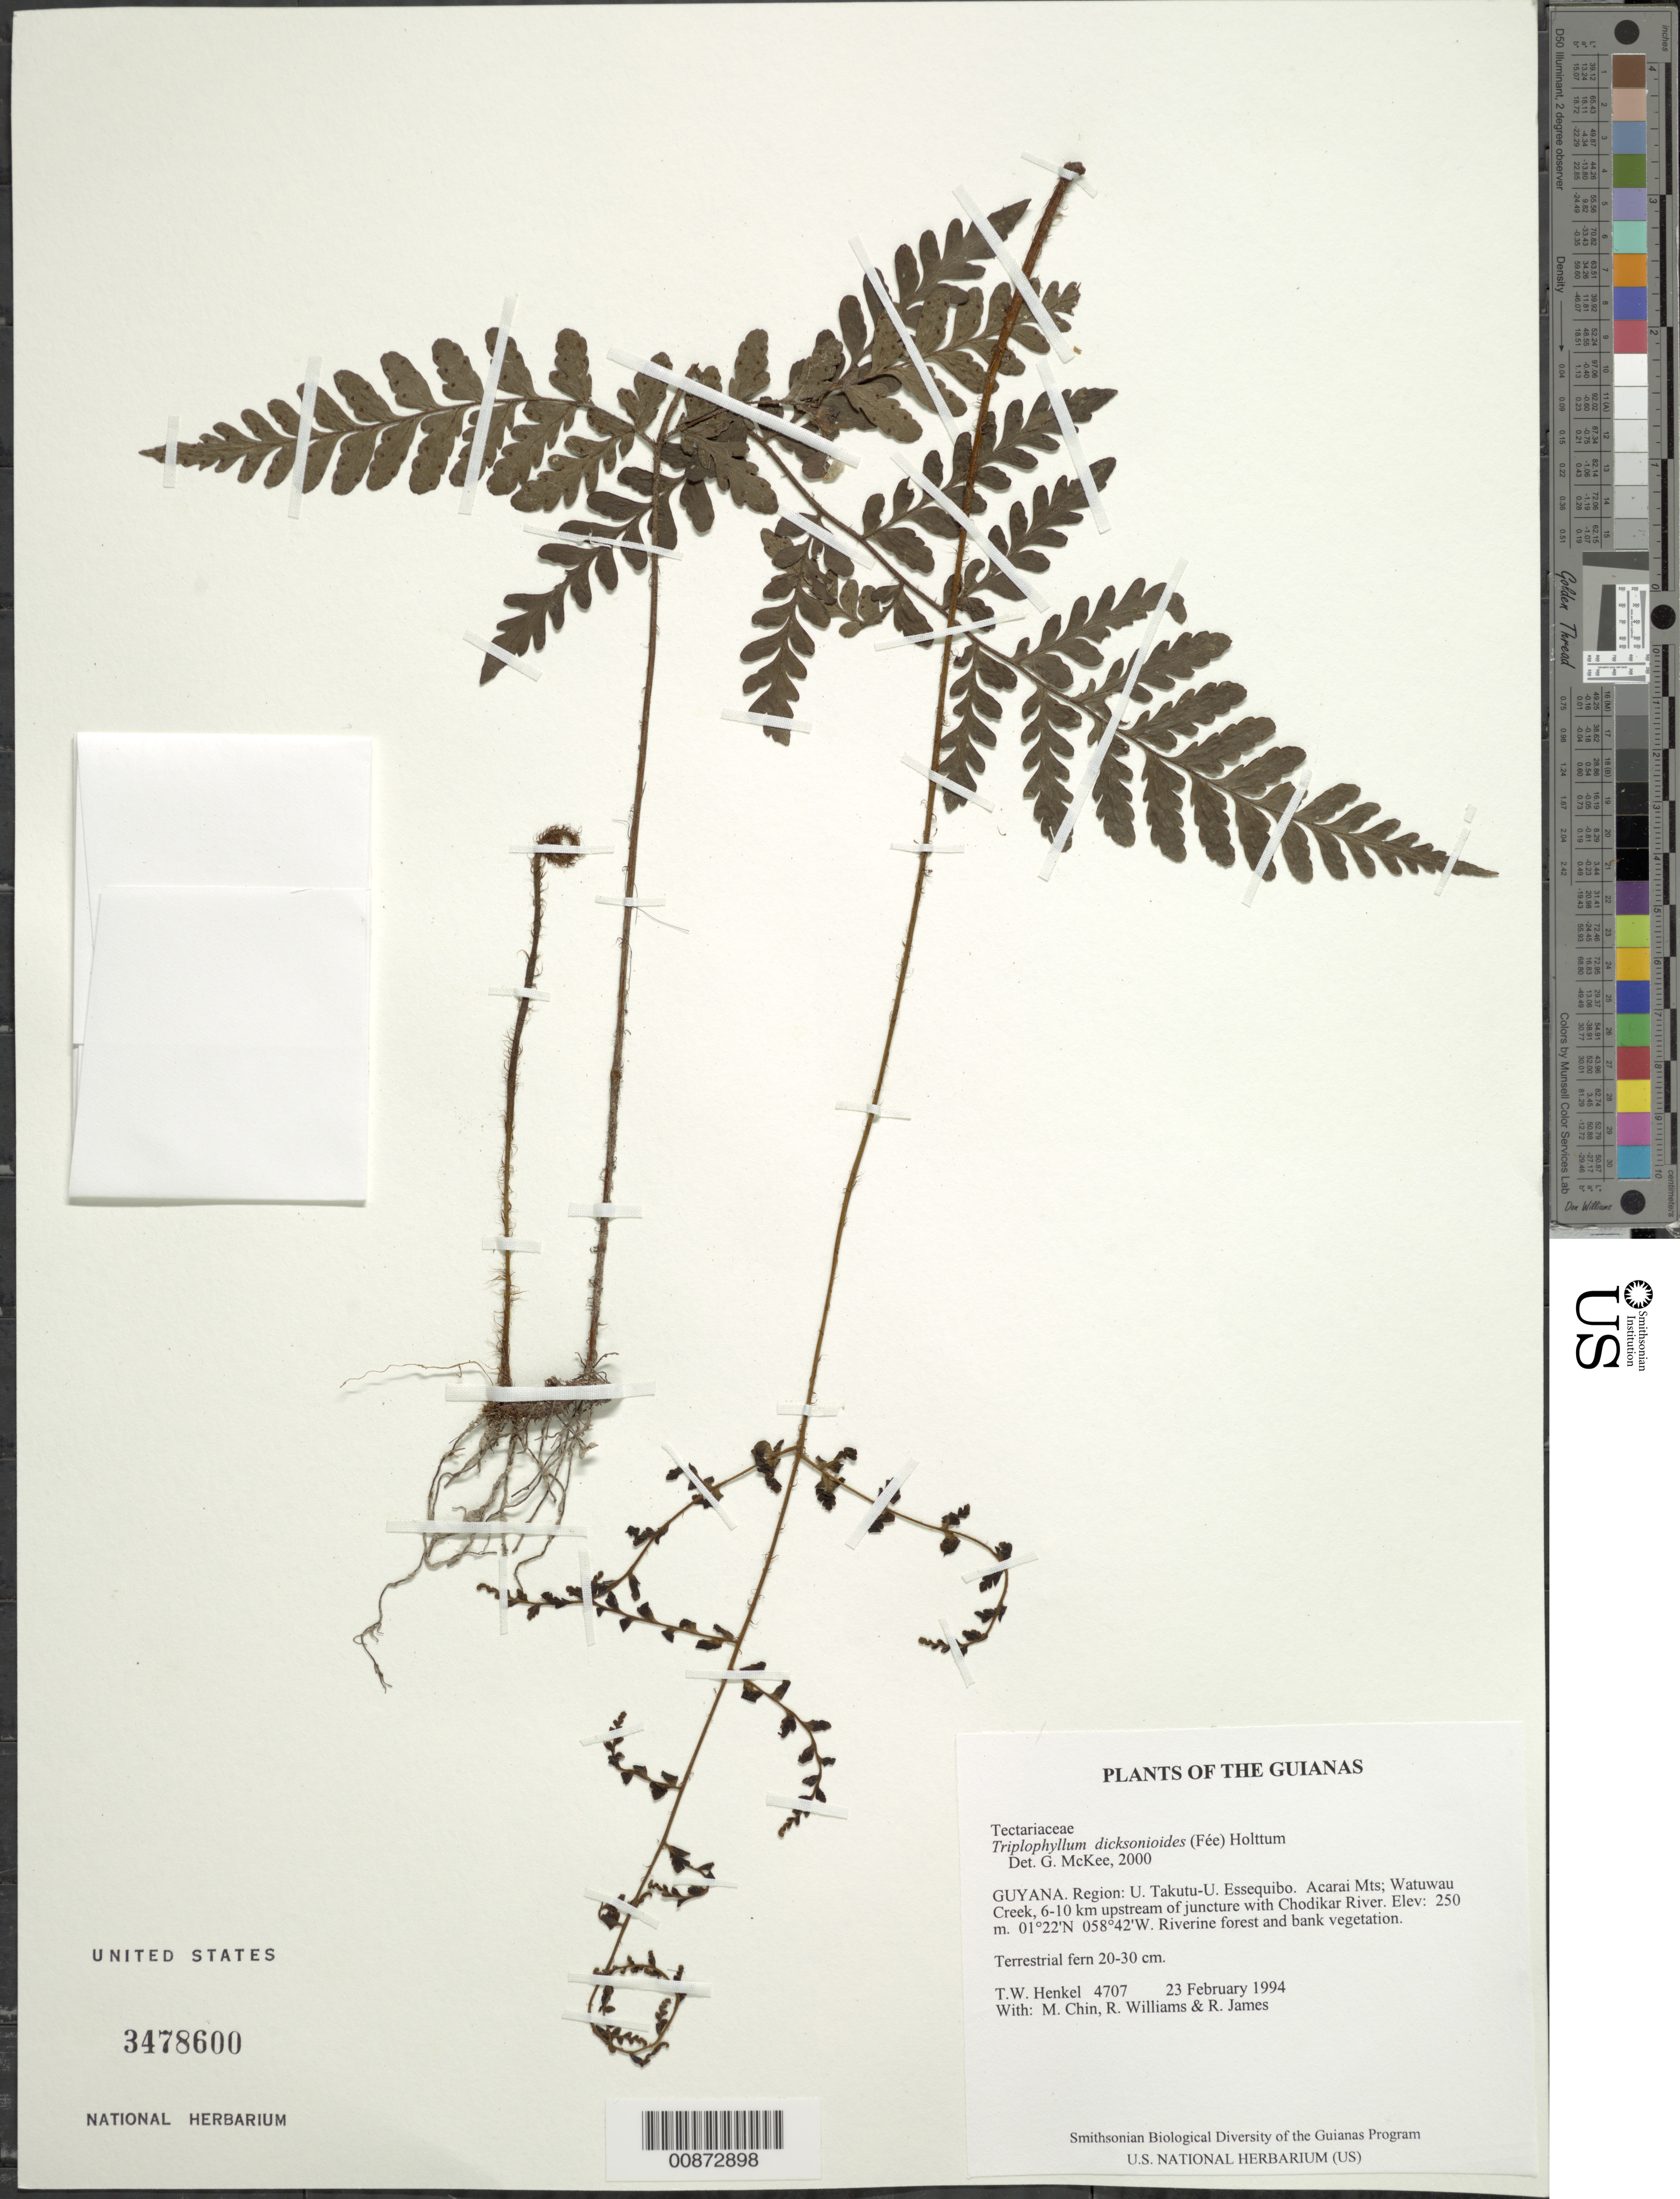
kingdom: Plantae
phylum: Tracheophyta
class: Polypodiopsida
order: Polypodiales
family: Tectariaceae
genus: Triplophyllum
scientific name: Triplophyllum dicksonioides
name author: (Fée) Holttum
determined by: McKee, G. S., (US), NMNH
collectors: T. Henkel, M. Chin, R. Williams & R. James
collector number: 4707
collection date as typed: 23 February 1994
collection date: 1994-02-23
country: Guyana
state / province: U. Takutu-U. Essequibo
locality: Acarai Mts; Watuwau Creek, 6-10 km upstream of juncture with Chodikar River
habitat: Riverine forest and bank vegetation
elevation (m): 250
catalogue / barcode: US 3478600